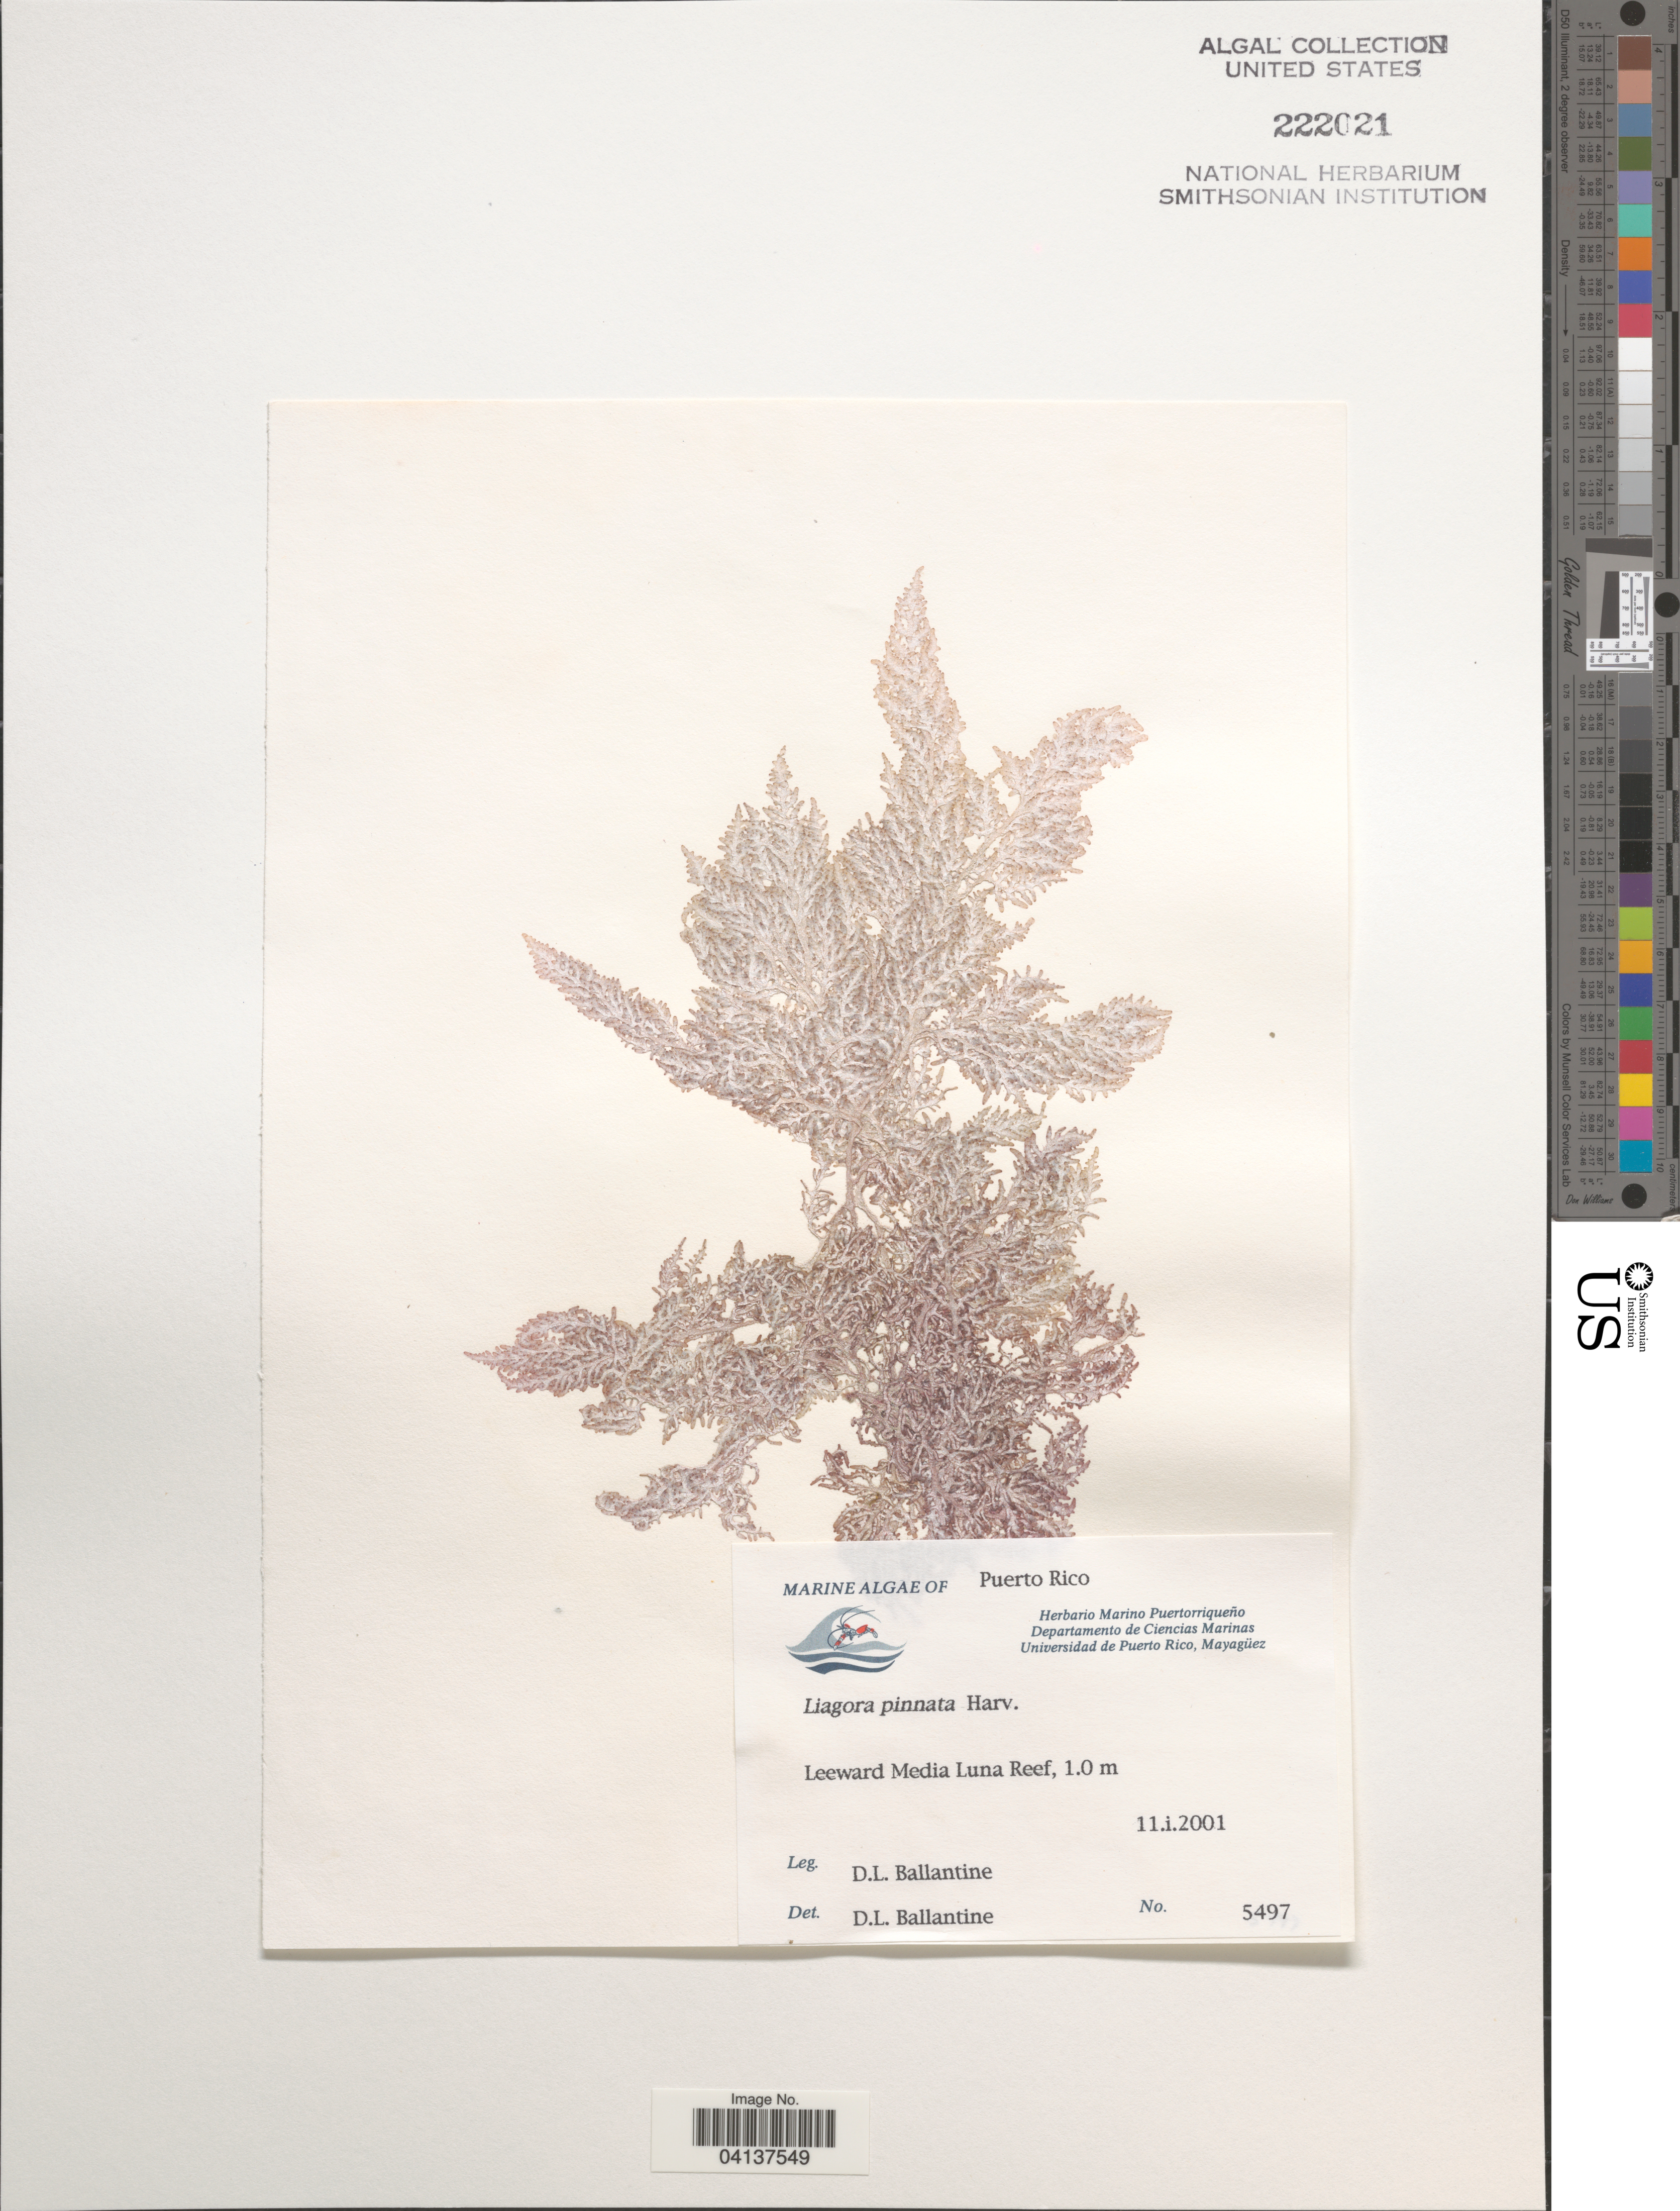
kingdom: Plantae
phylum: Rhodophyta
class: Florideophyceae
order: Nemaliales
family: Liagoraceae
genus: Liagora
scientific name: Liagora pinnata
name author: Harv.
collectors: D.L. Ballantine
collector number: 5497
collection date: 2001-01-11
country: Puerto Rico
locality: Leeward Media Luna Reef.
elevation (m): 1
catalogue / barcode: US 222021